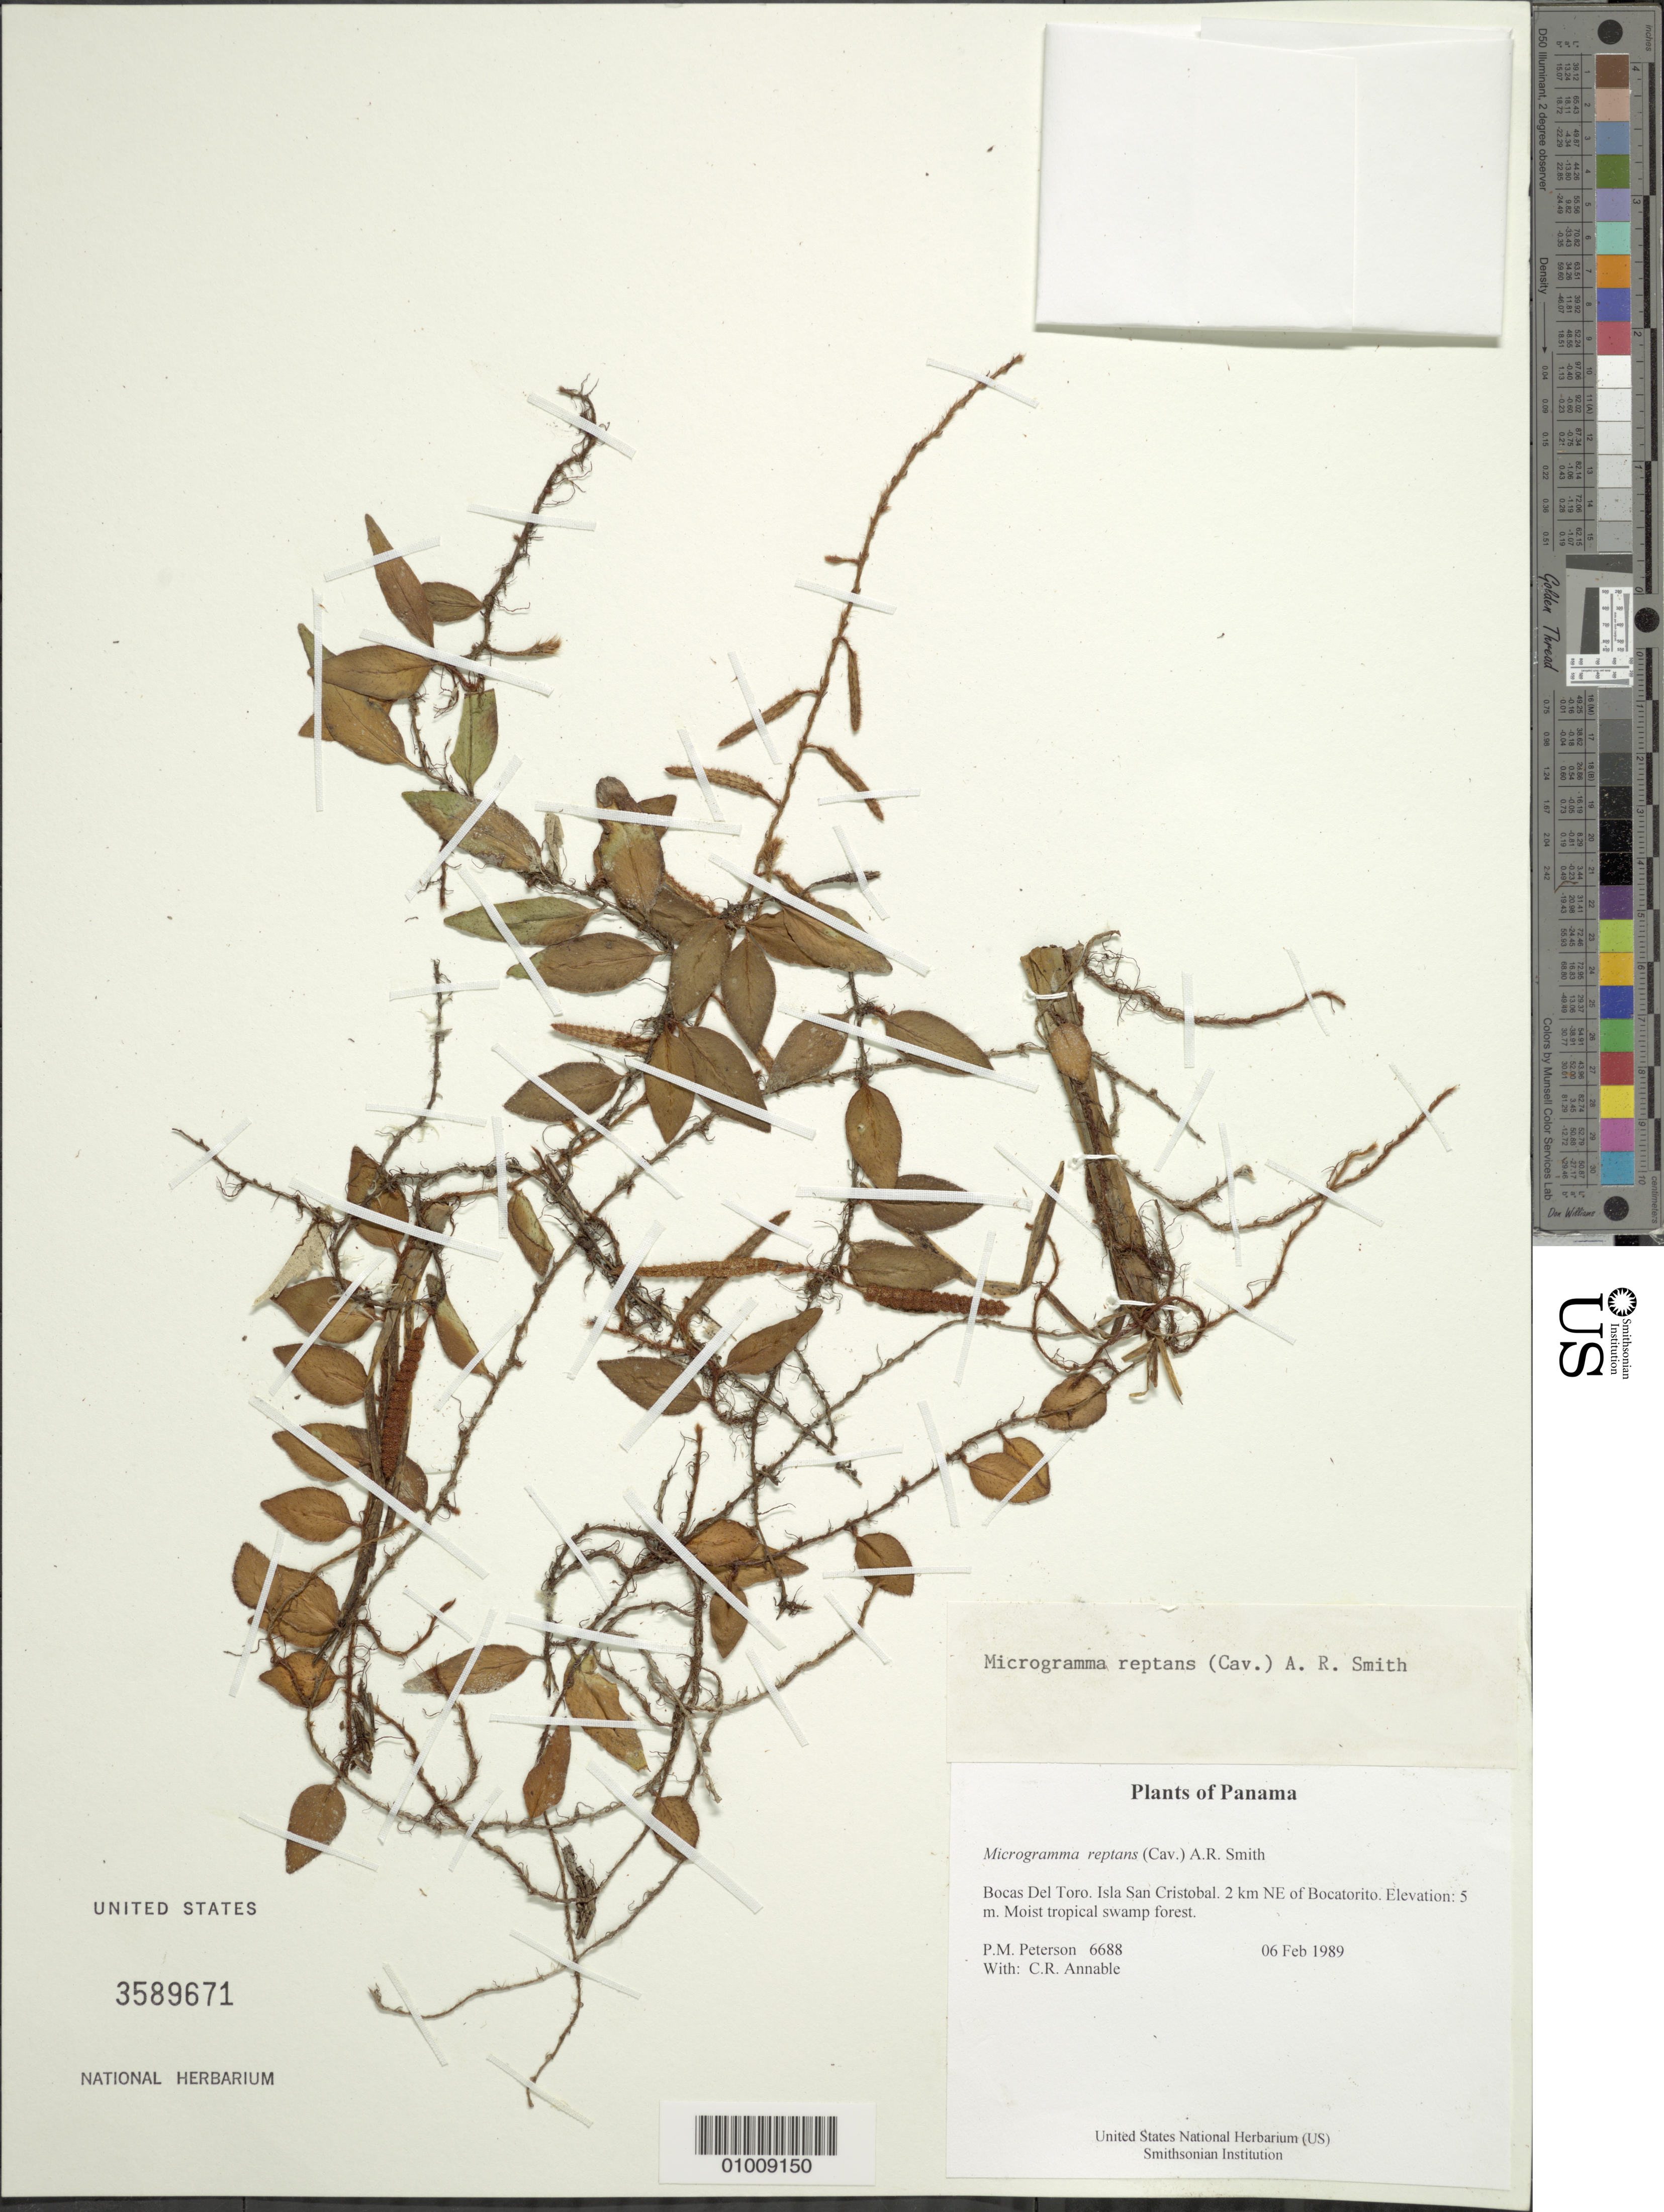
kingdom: Plantae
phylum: Tracheophyta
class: Polypodiopsida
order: Polypodiales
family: Polypodiaceae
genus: Microgramma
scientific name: Microgramma reptans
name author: (Cav.) A.R. Sm.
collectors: P. M. Peterson & C. R. Annable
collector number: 06688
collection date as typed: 06 Feb 1989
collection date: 1989-02-06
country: Panama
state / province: Bocas del Toro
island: San Cristobal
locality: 2 km NE of Bocatorito.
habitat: Moist tropical swamp forest.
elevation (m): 5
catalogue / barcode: US 3589671